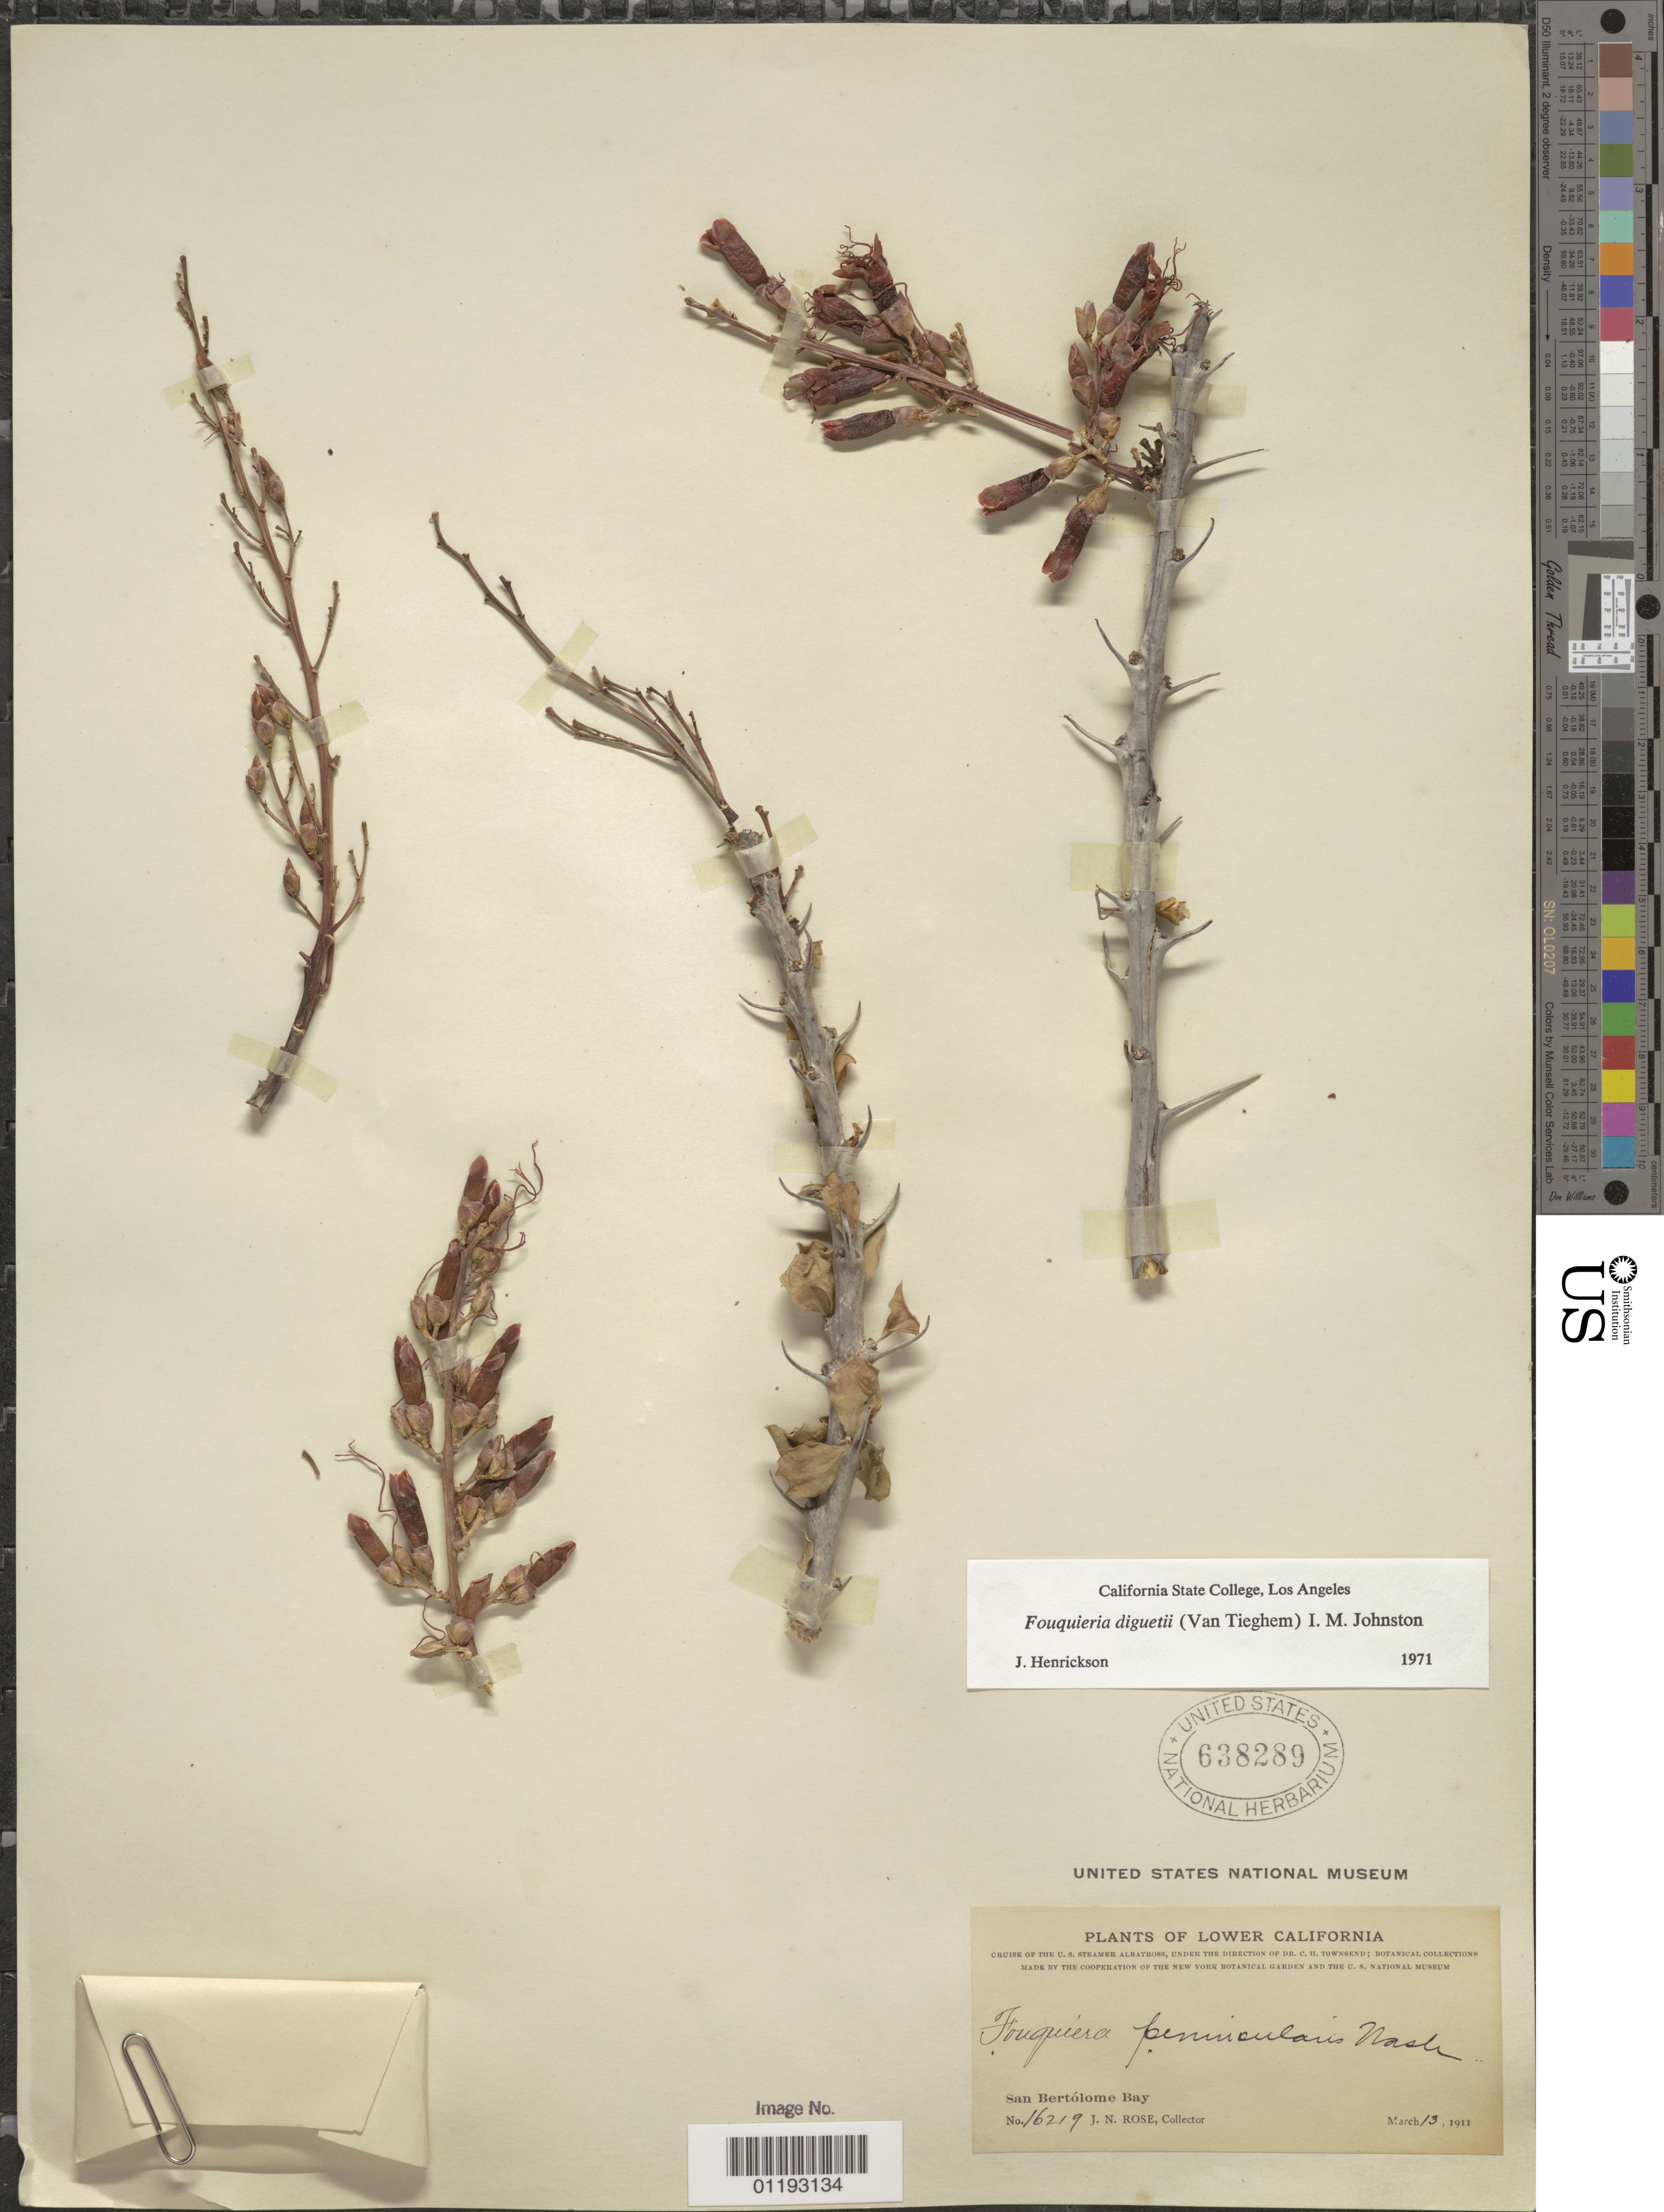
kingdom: Plantae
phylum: Tracheophyta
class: Magnoliopsida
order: Ericales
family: Fouquieriaceae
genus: Fouquieria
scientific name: Fouquieria diguetii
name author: (Tiegh.) I.M. Johnst.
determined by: Henrickson, James, (CSLA), California State University at Los Angeles (UNITED STATES)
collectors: J. N. Rose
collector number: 16219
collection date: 1911-03-13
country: Mexico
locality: San Bertolome Bay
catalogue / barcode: US 638289